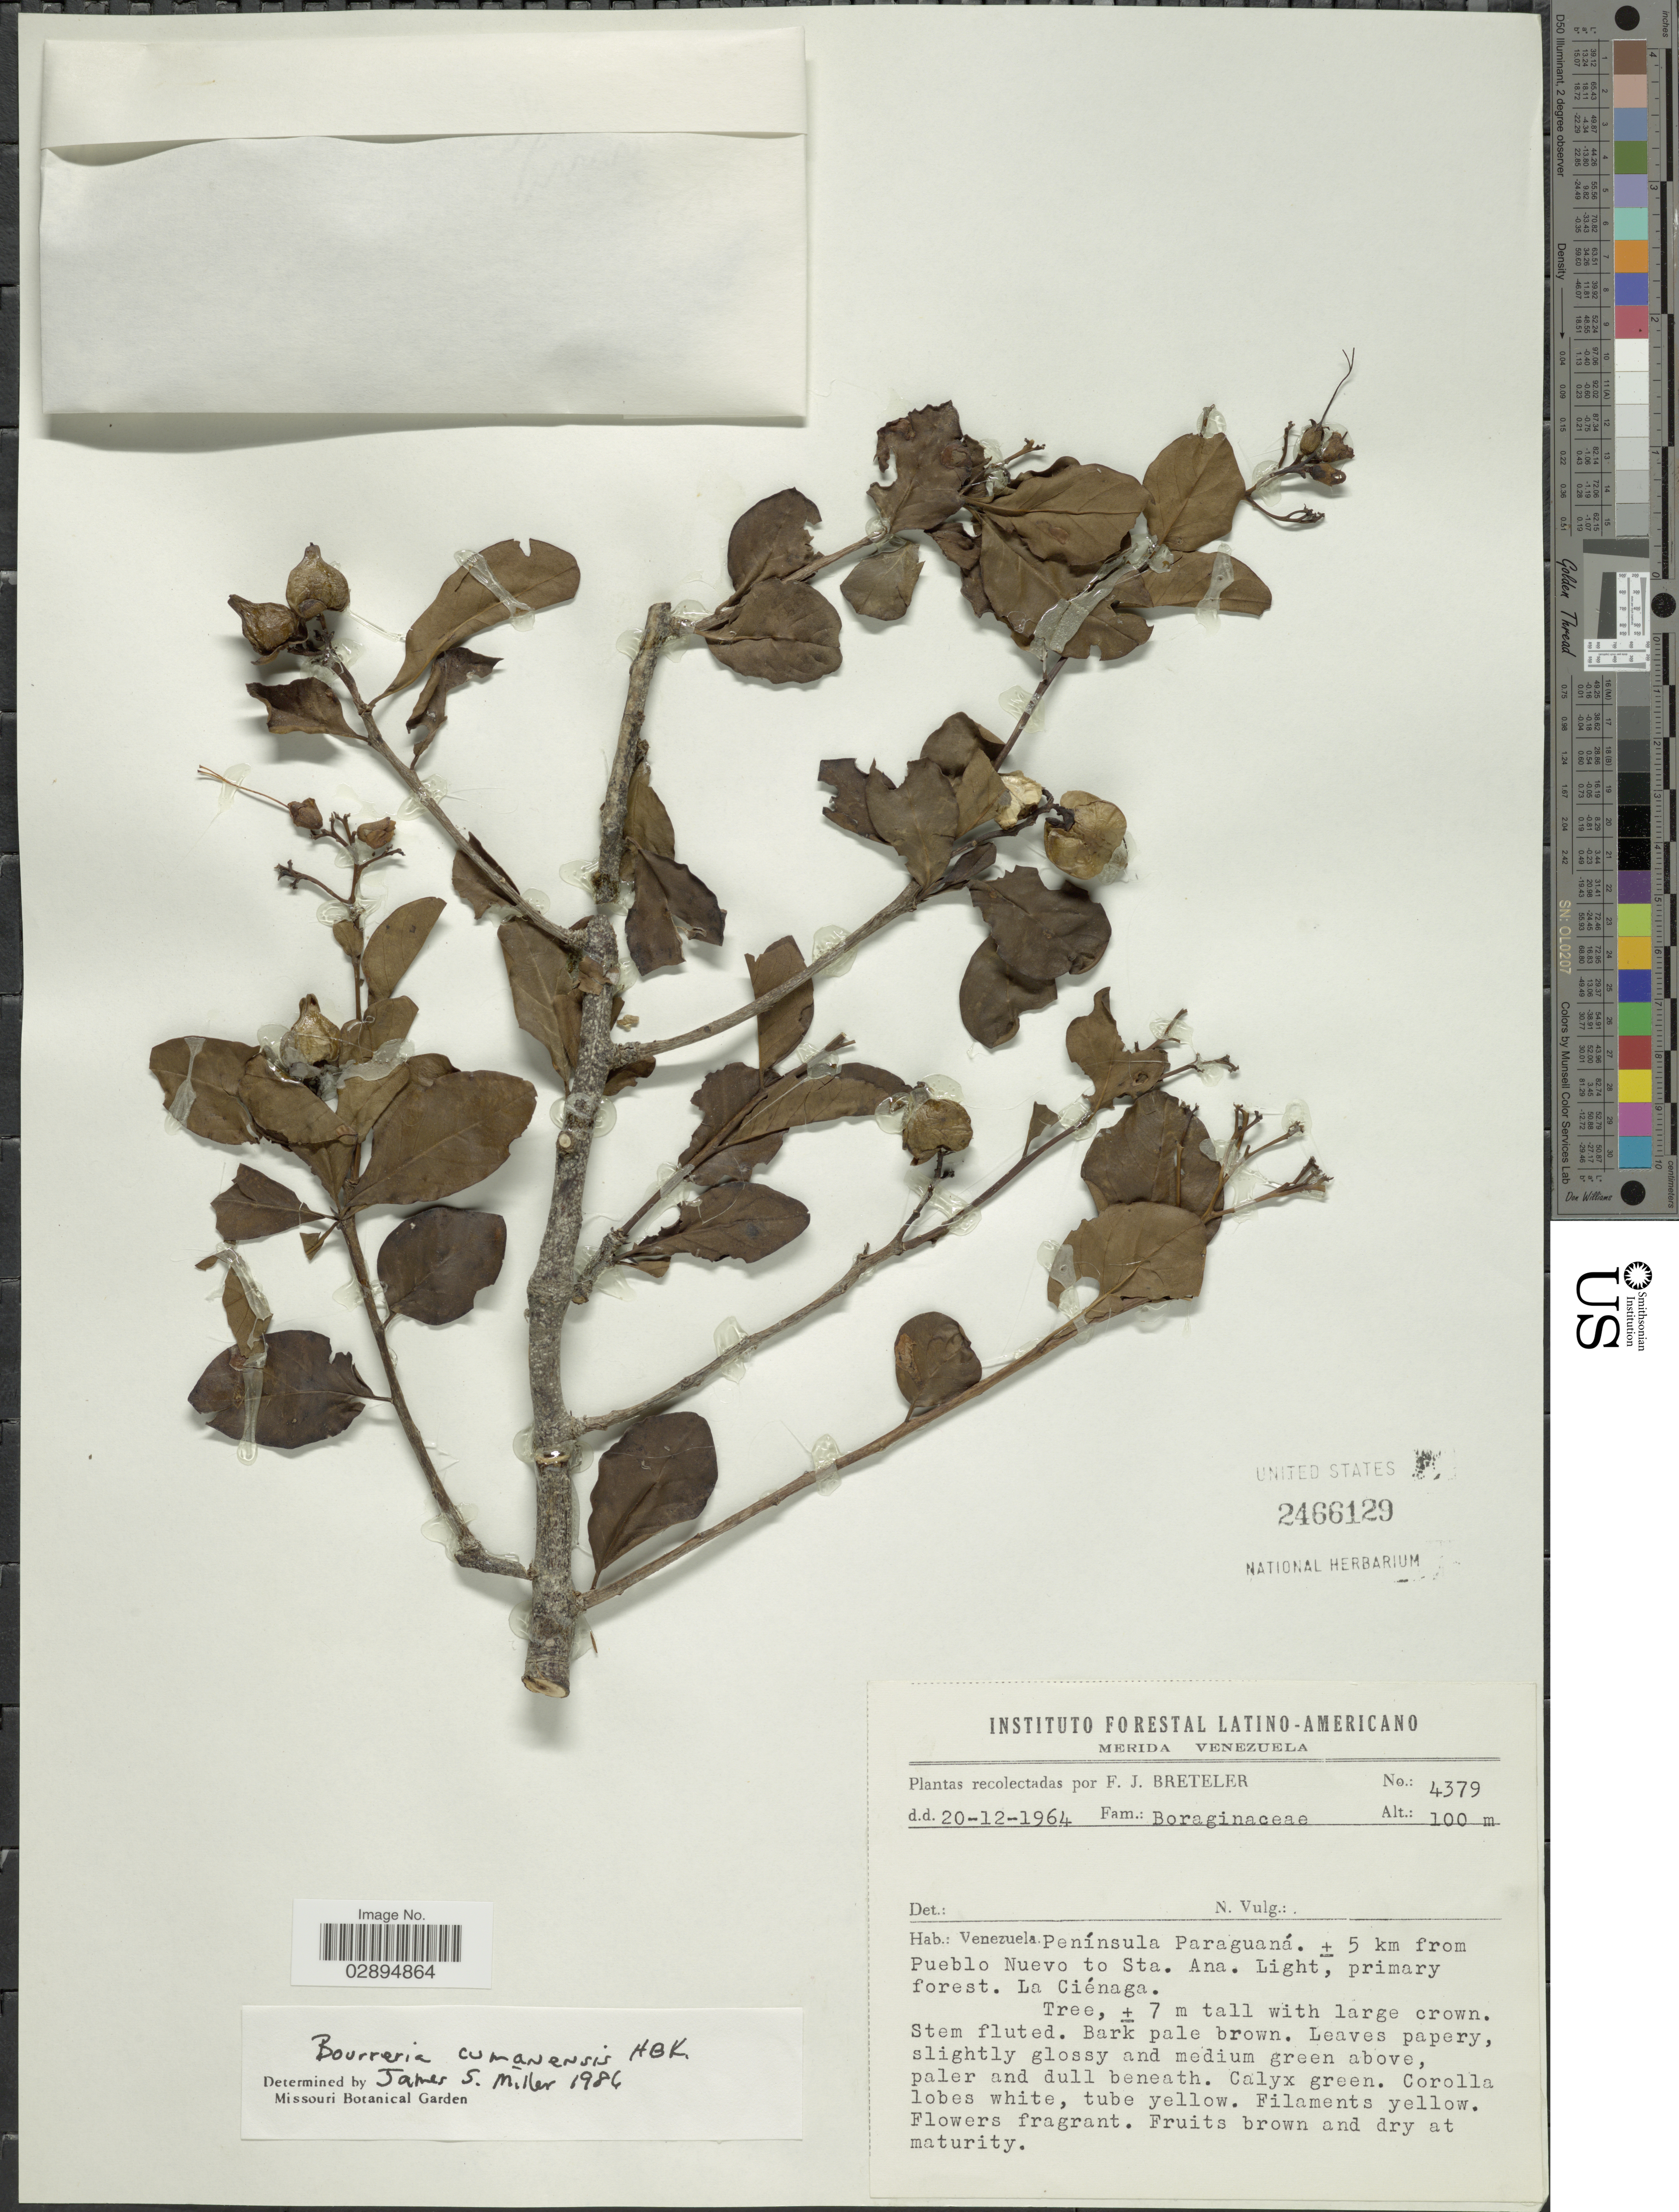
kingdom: Plantae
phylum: Tracheophyta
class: Magnoliopsida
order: Boraginales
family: Ehretiaceae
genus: Bourreria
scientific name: Bourreria exsucca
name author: (L.) Jacq.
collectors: F. J. Breteler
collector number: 4379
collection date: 1964-12-20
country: Venezuela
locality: Península Paraguaná. ± 5 km from Pueblo Nuevo to Sta. Ana. La Ciénaga.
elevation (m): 100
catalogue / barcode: US 2466129